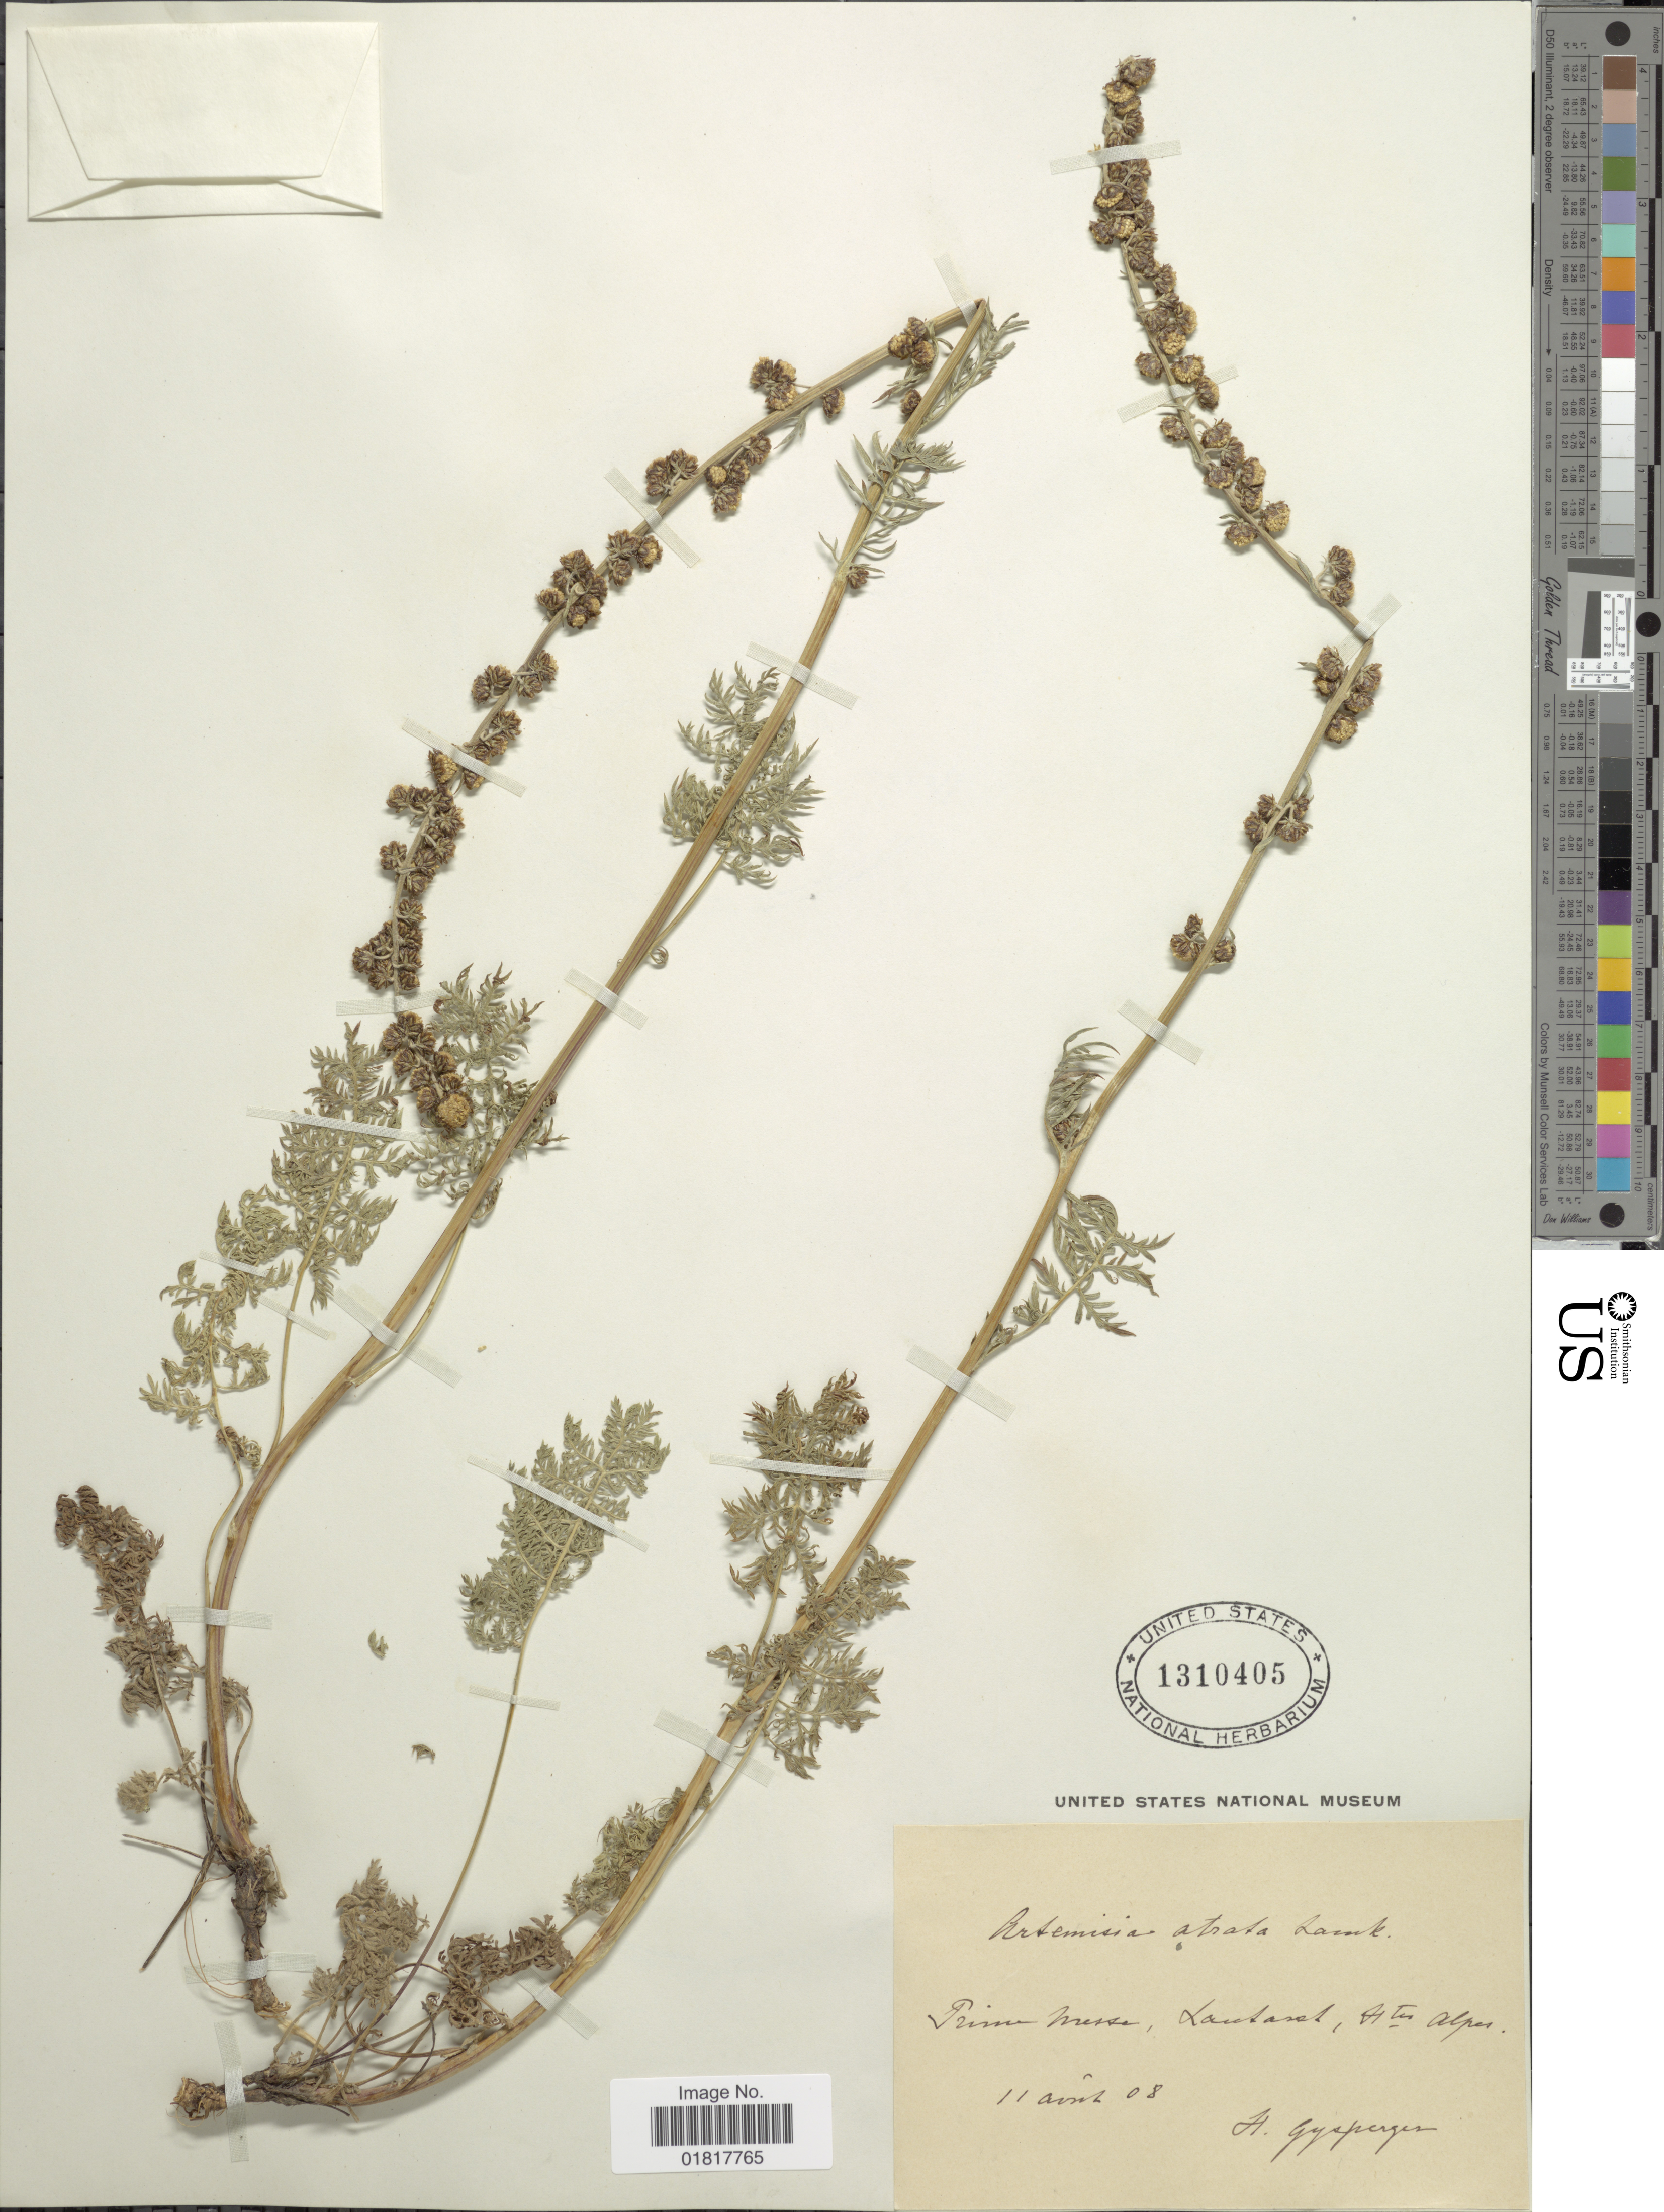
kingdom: Plantae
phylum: Tracheophyta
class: Magnoliopsida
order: Asterales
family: Asteraceae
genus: Artemisia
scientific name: Artemisia atrata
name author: Lam.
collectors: H. Gysperger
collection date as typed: Transcribed d/m/y: 11/4/8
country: France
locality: Prime Messe, Lautaret, Htes Alpes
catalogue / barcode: US 1310405